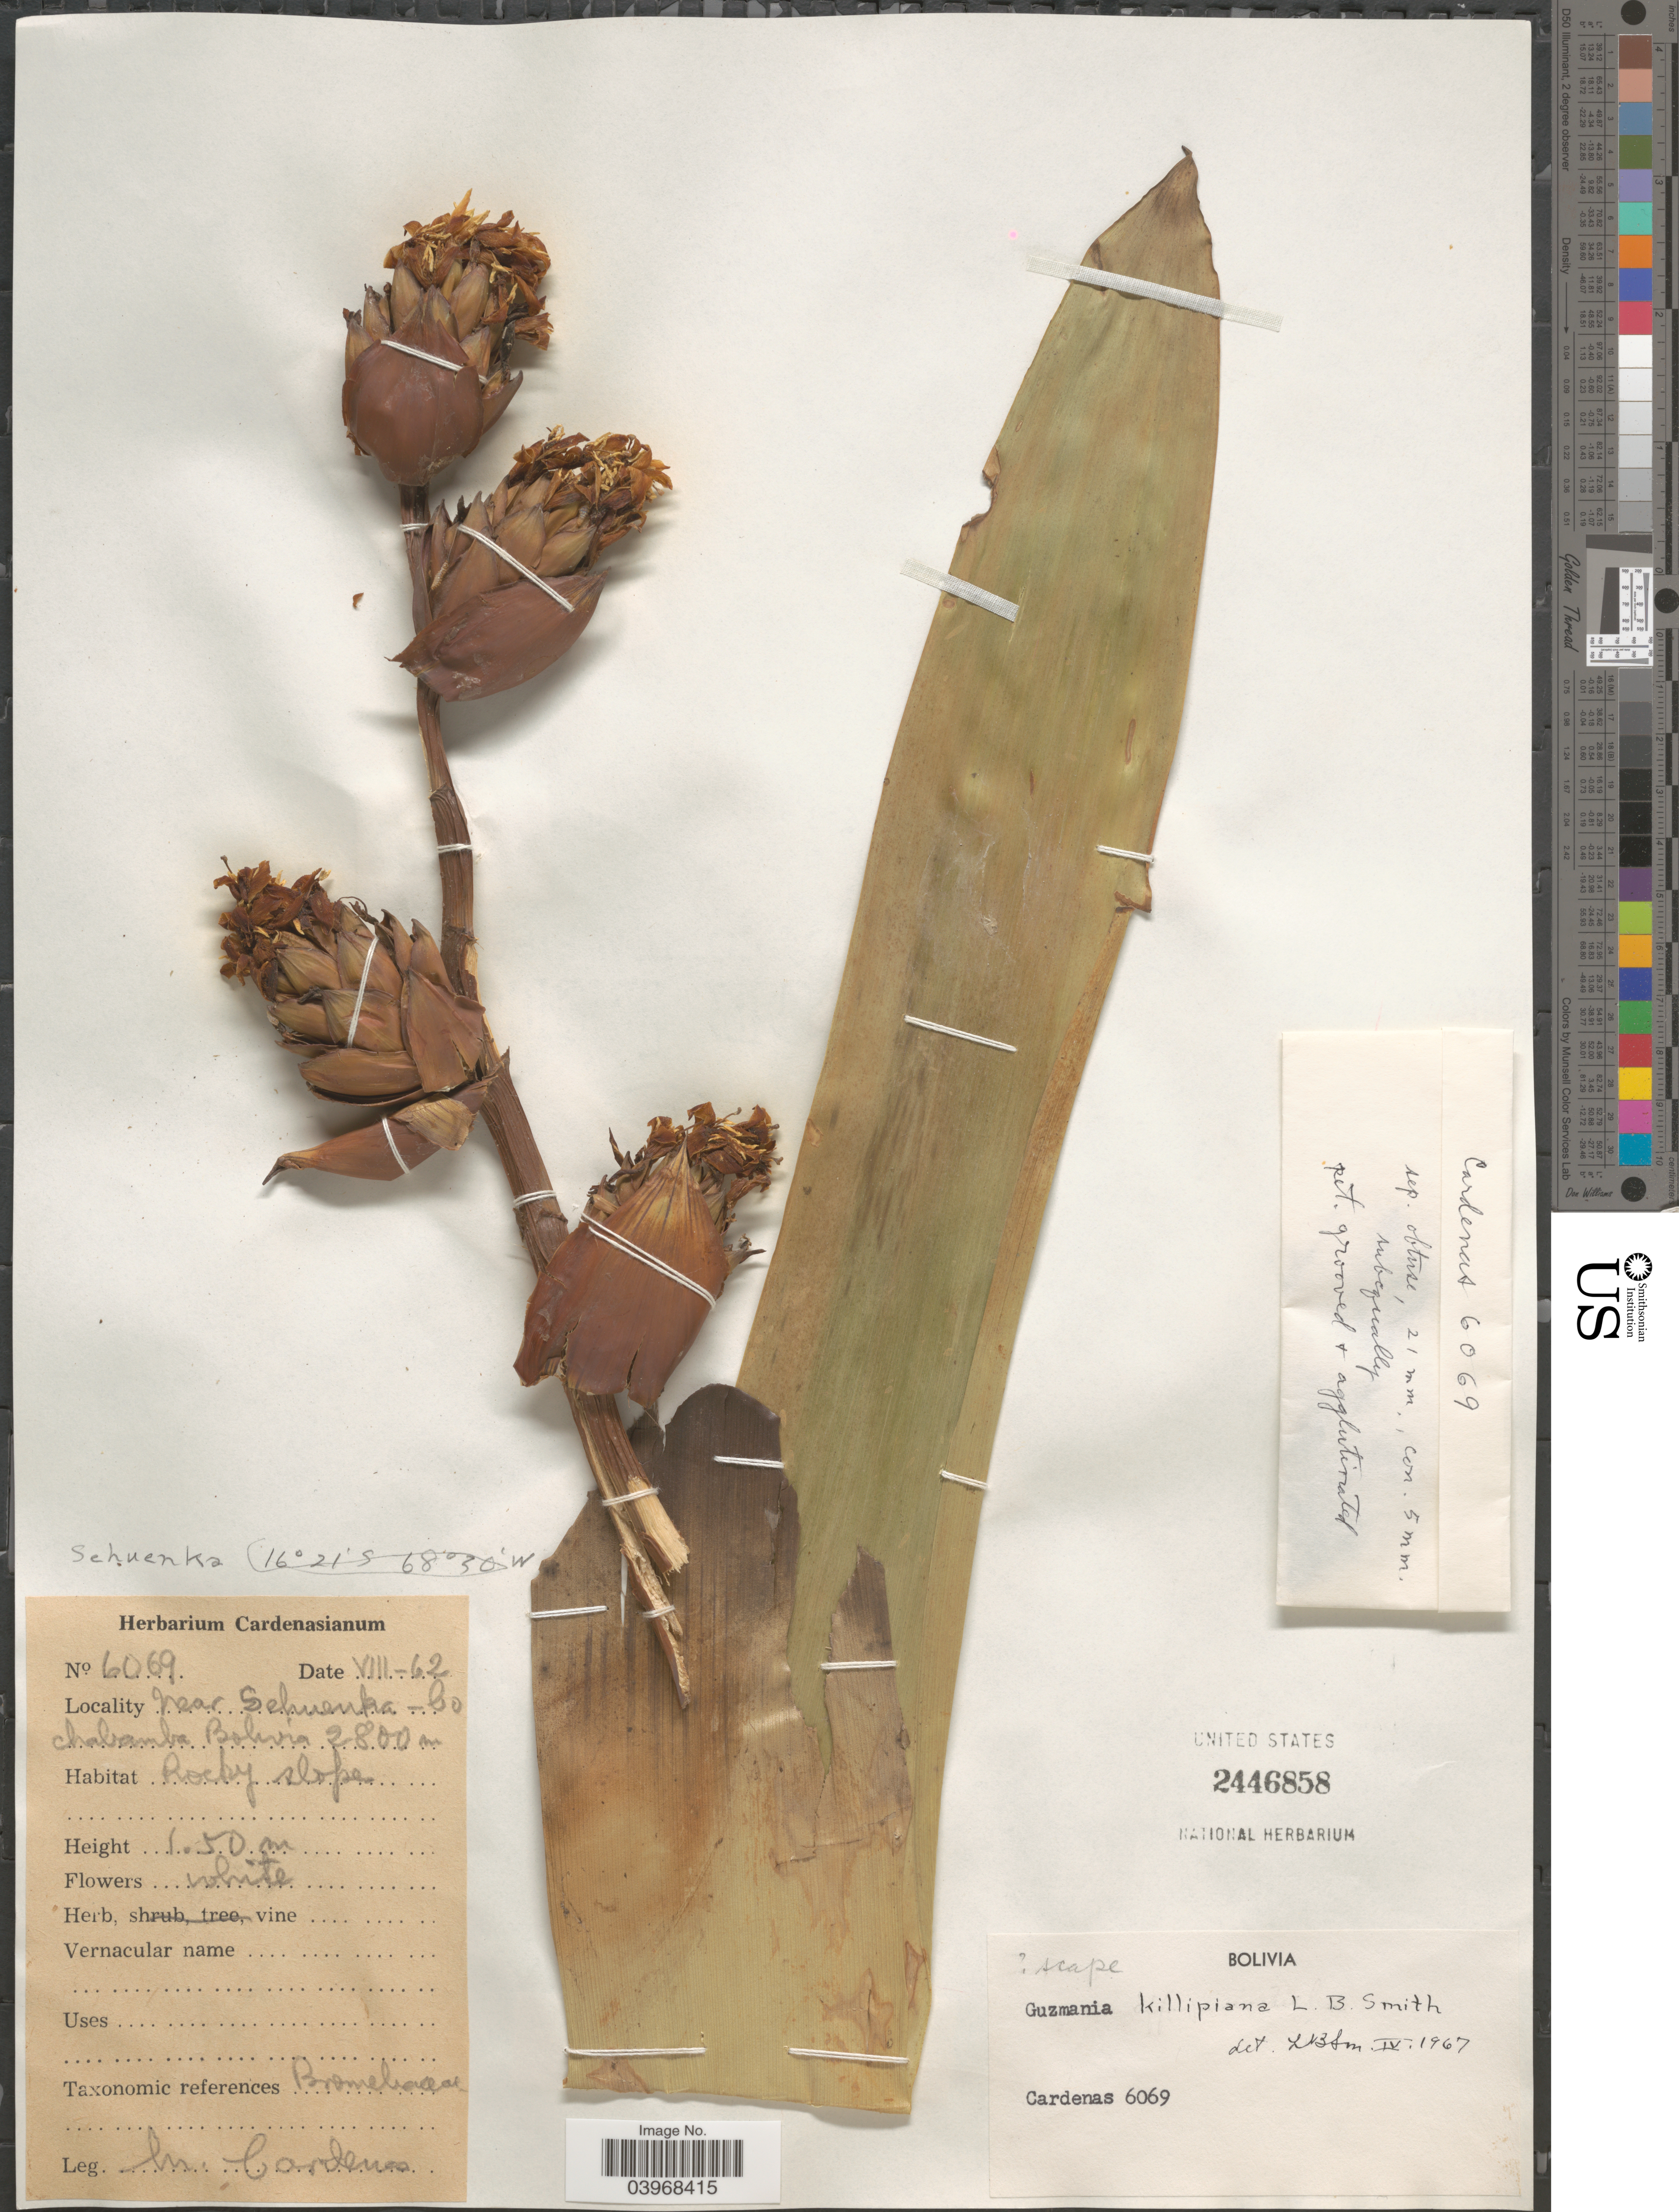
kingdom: Plantae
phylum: Tracheophyta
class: Liliopsida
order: Poales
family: Bromeliaceae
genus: Guzmania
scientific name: Guzmania killipiana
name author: L.B. Sm.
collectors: M. Cárdenas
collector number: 6069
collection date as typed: Transcribed d/m/y: /8/62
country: Bolivia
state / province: Cochabamba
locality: Near Sehuenca-Cochabamba.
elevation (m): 2800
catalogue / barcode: US 2446858